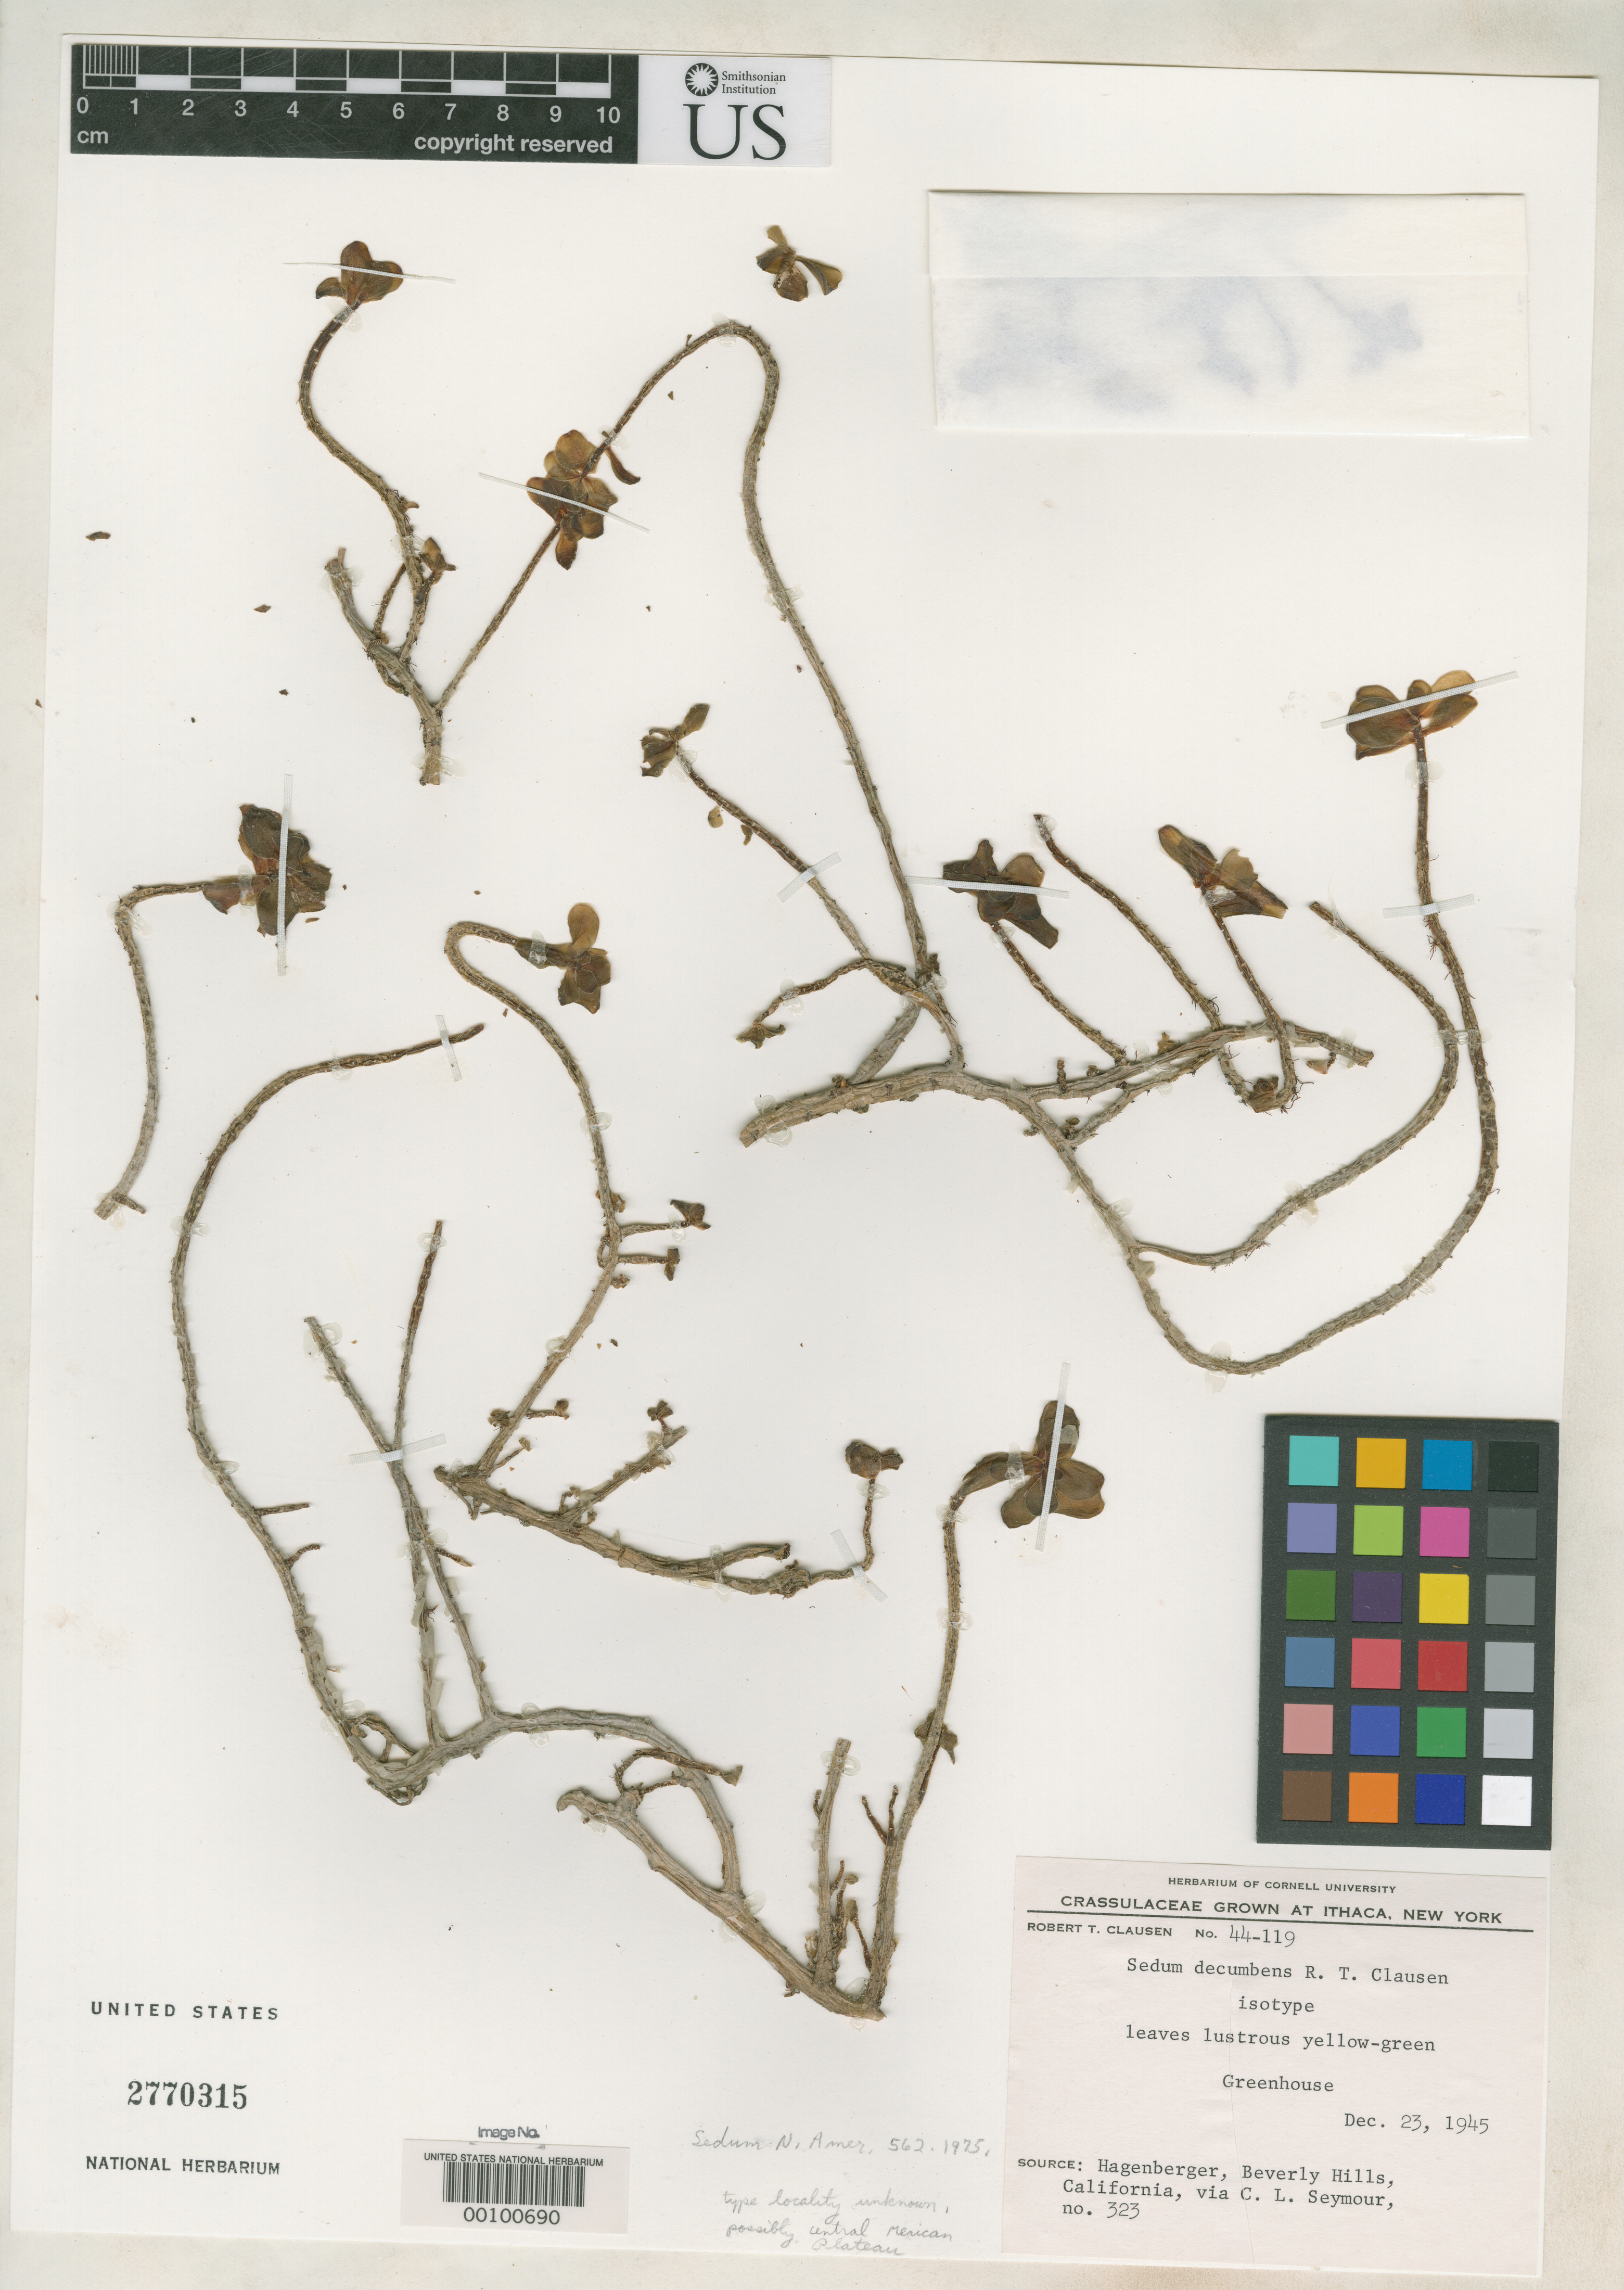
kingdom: Plantae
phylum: Tracheophyta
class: Magnoliopsida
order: Saxifragales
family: Crassulaceae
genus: Sedum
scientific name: Sedum decumbens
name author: R.T. Clausen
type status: Isotype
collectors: R. T. Clausen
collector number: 44-119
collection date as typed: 23 Dec 1945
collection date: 1945-12-23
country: Mexico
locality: Cultivated at Ithaca, New York.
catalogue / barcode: US 2770315